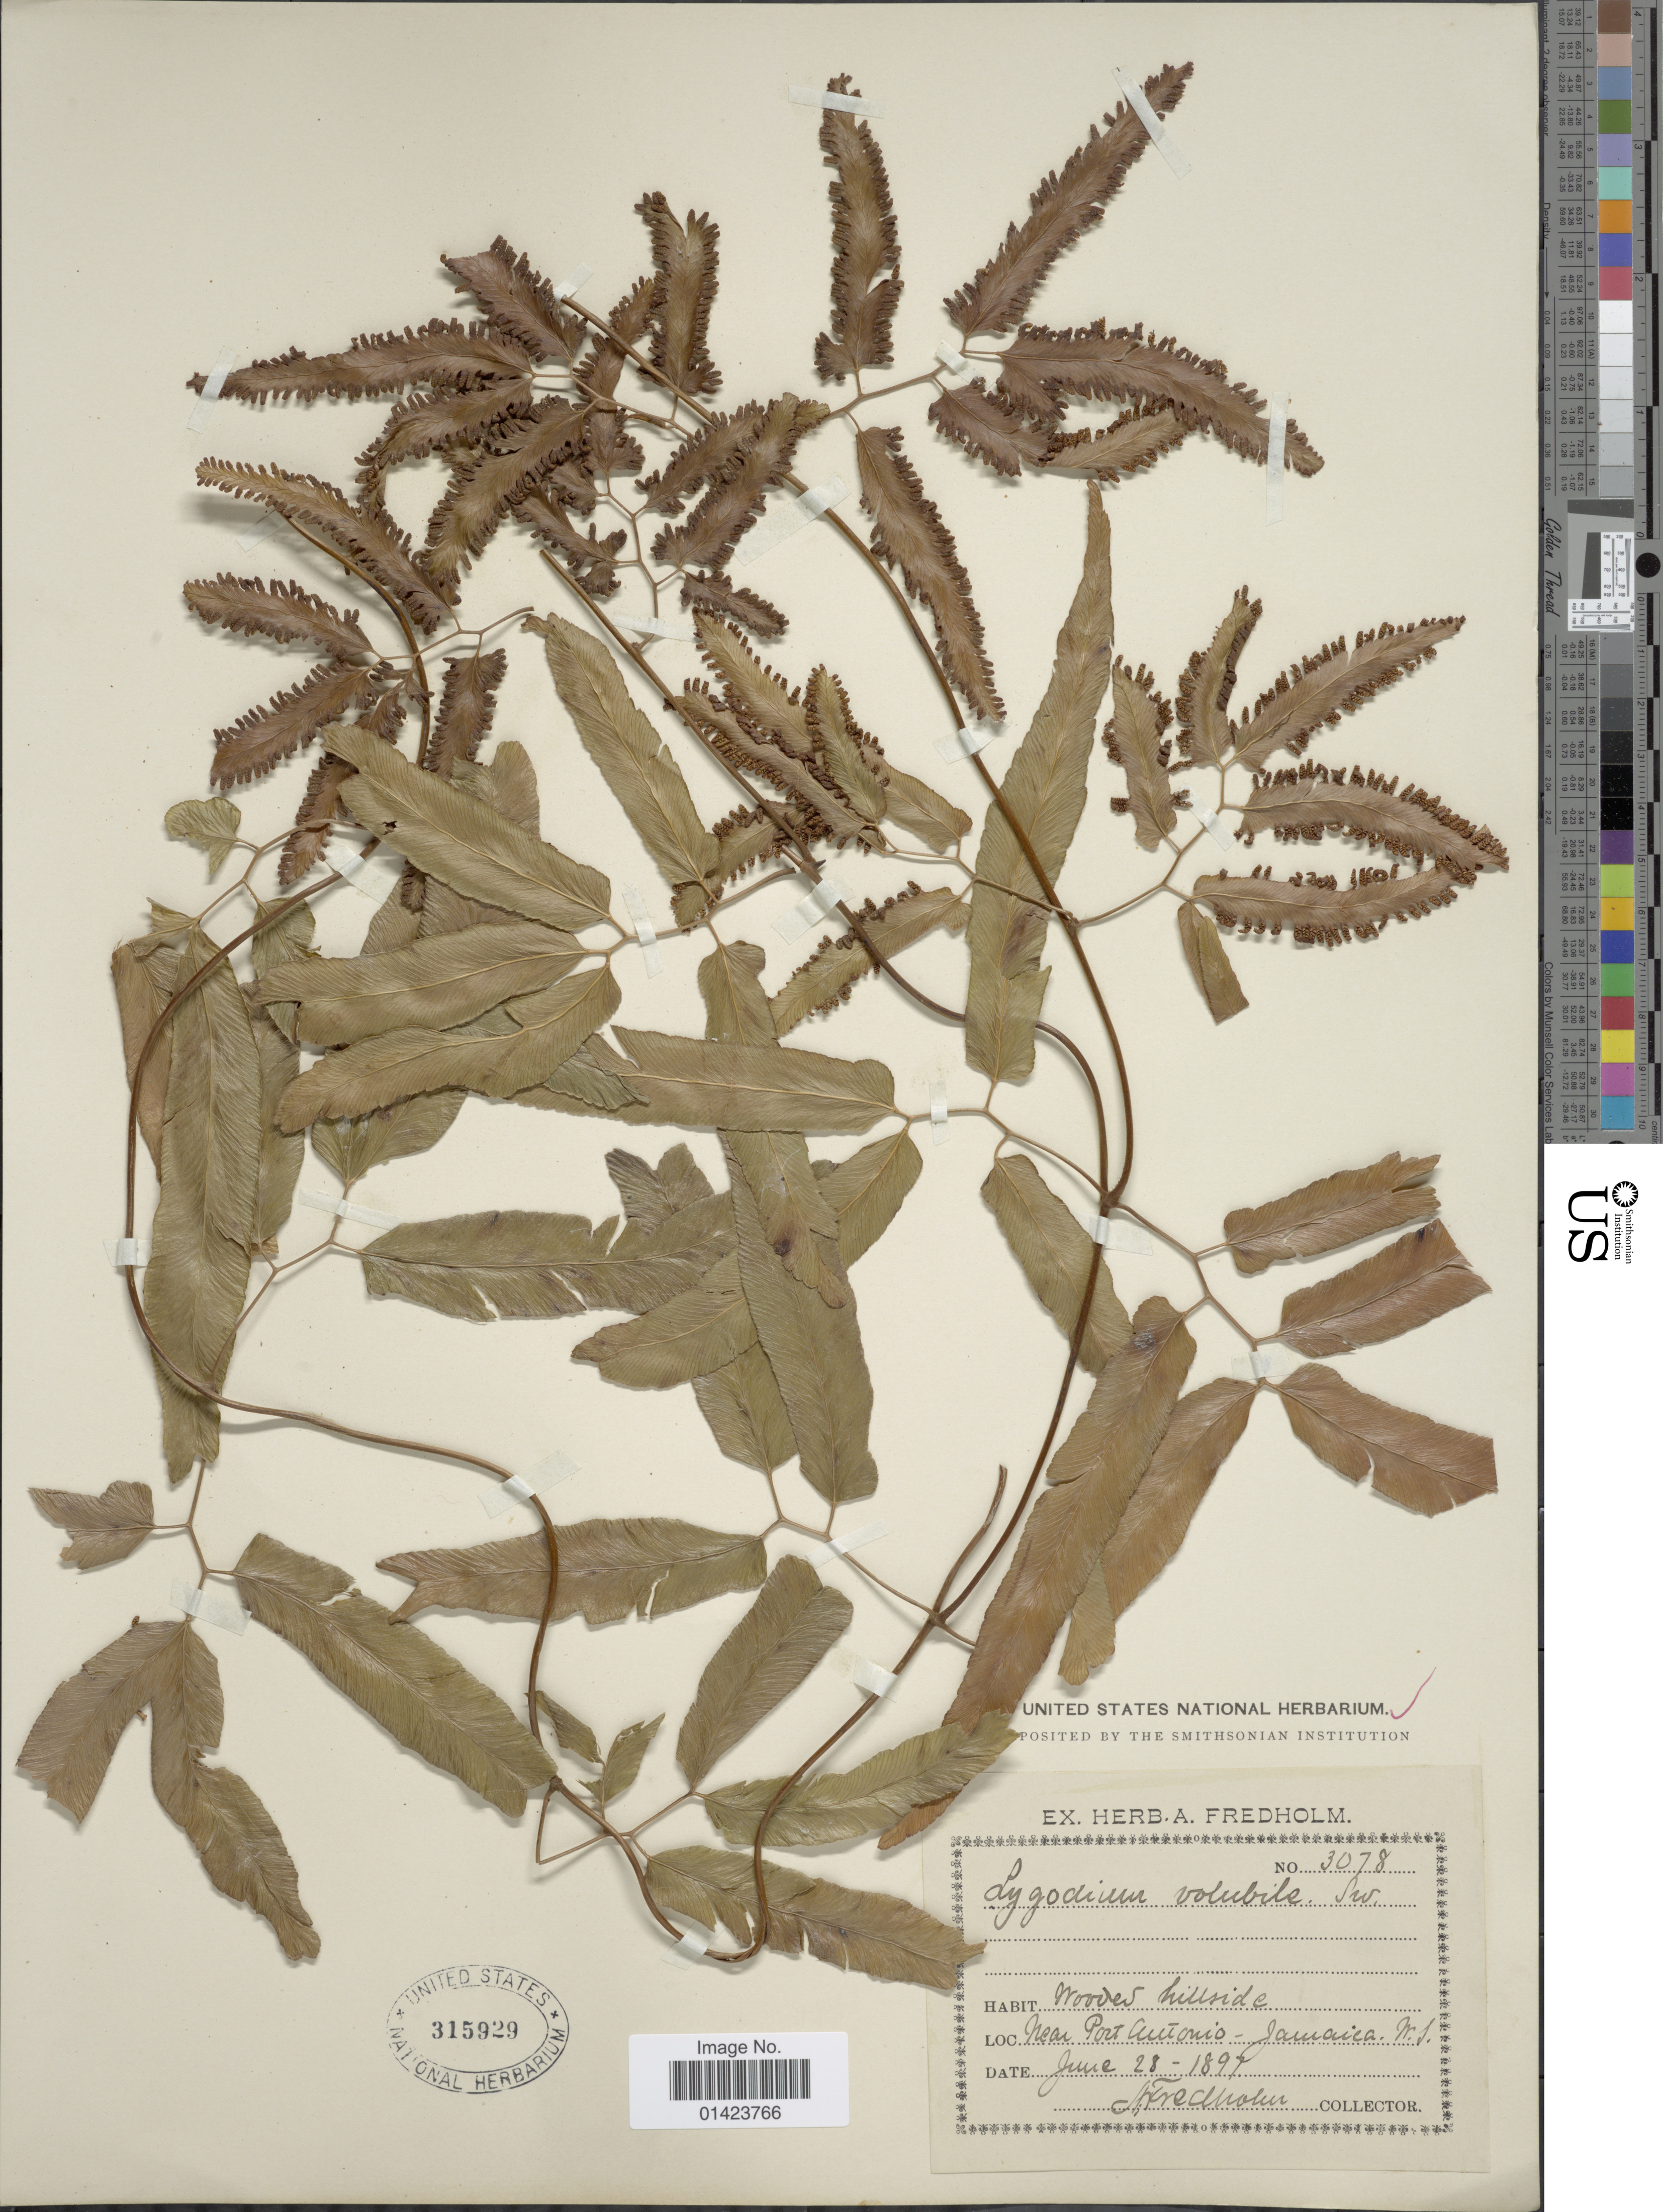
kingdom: Plantae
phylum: Tracheophyta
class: Polypodiopsida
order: Schizaeales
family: Lygodiaceae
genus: Lygodium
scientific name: Lygodium volubile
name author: Sw.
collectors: A. Mohr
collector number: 3078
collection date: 1897-06-28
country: Jamaica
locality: Wooded hillside, Near Port Antonio-Jamaica, W.I.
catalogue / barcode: US 315929